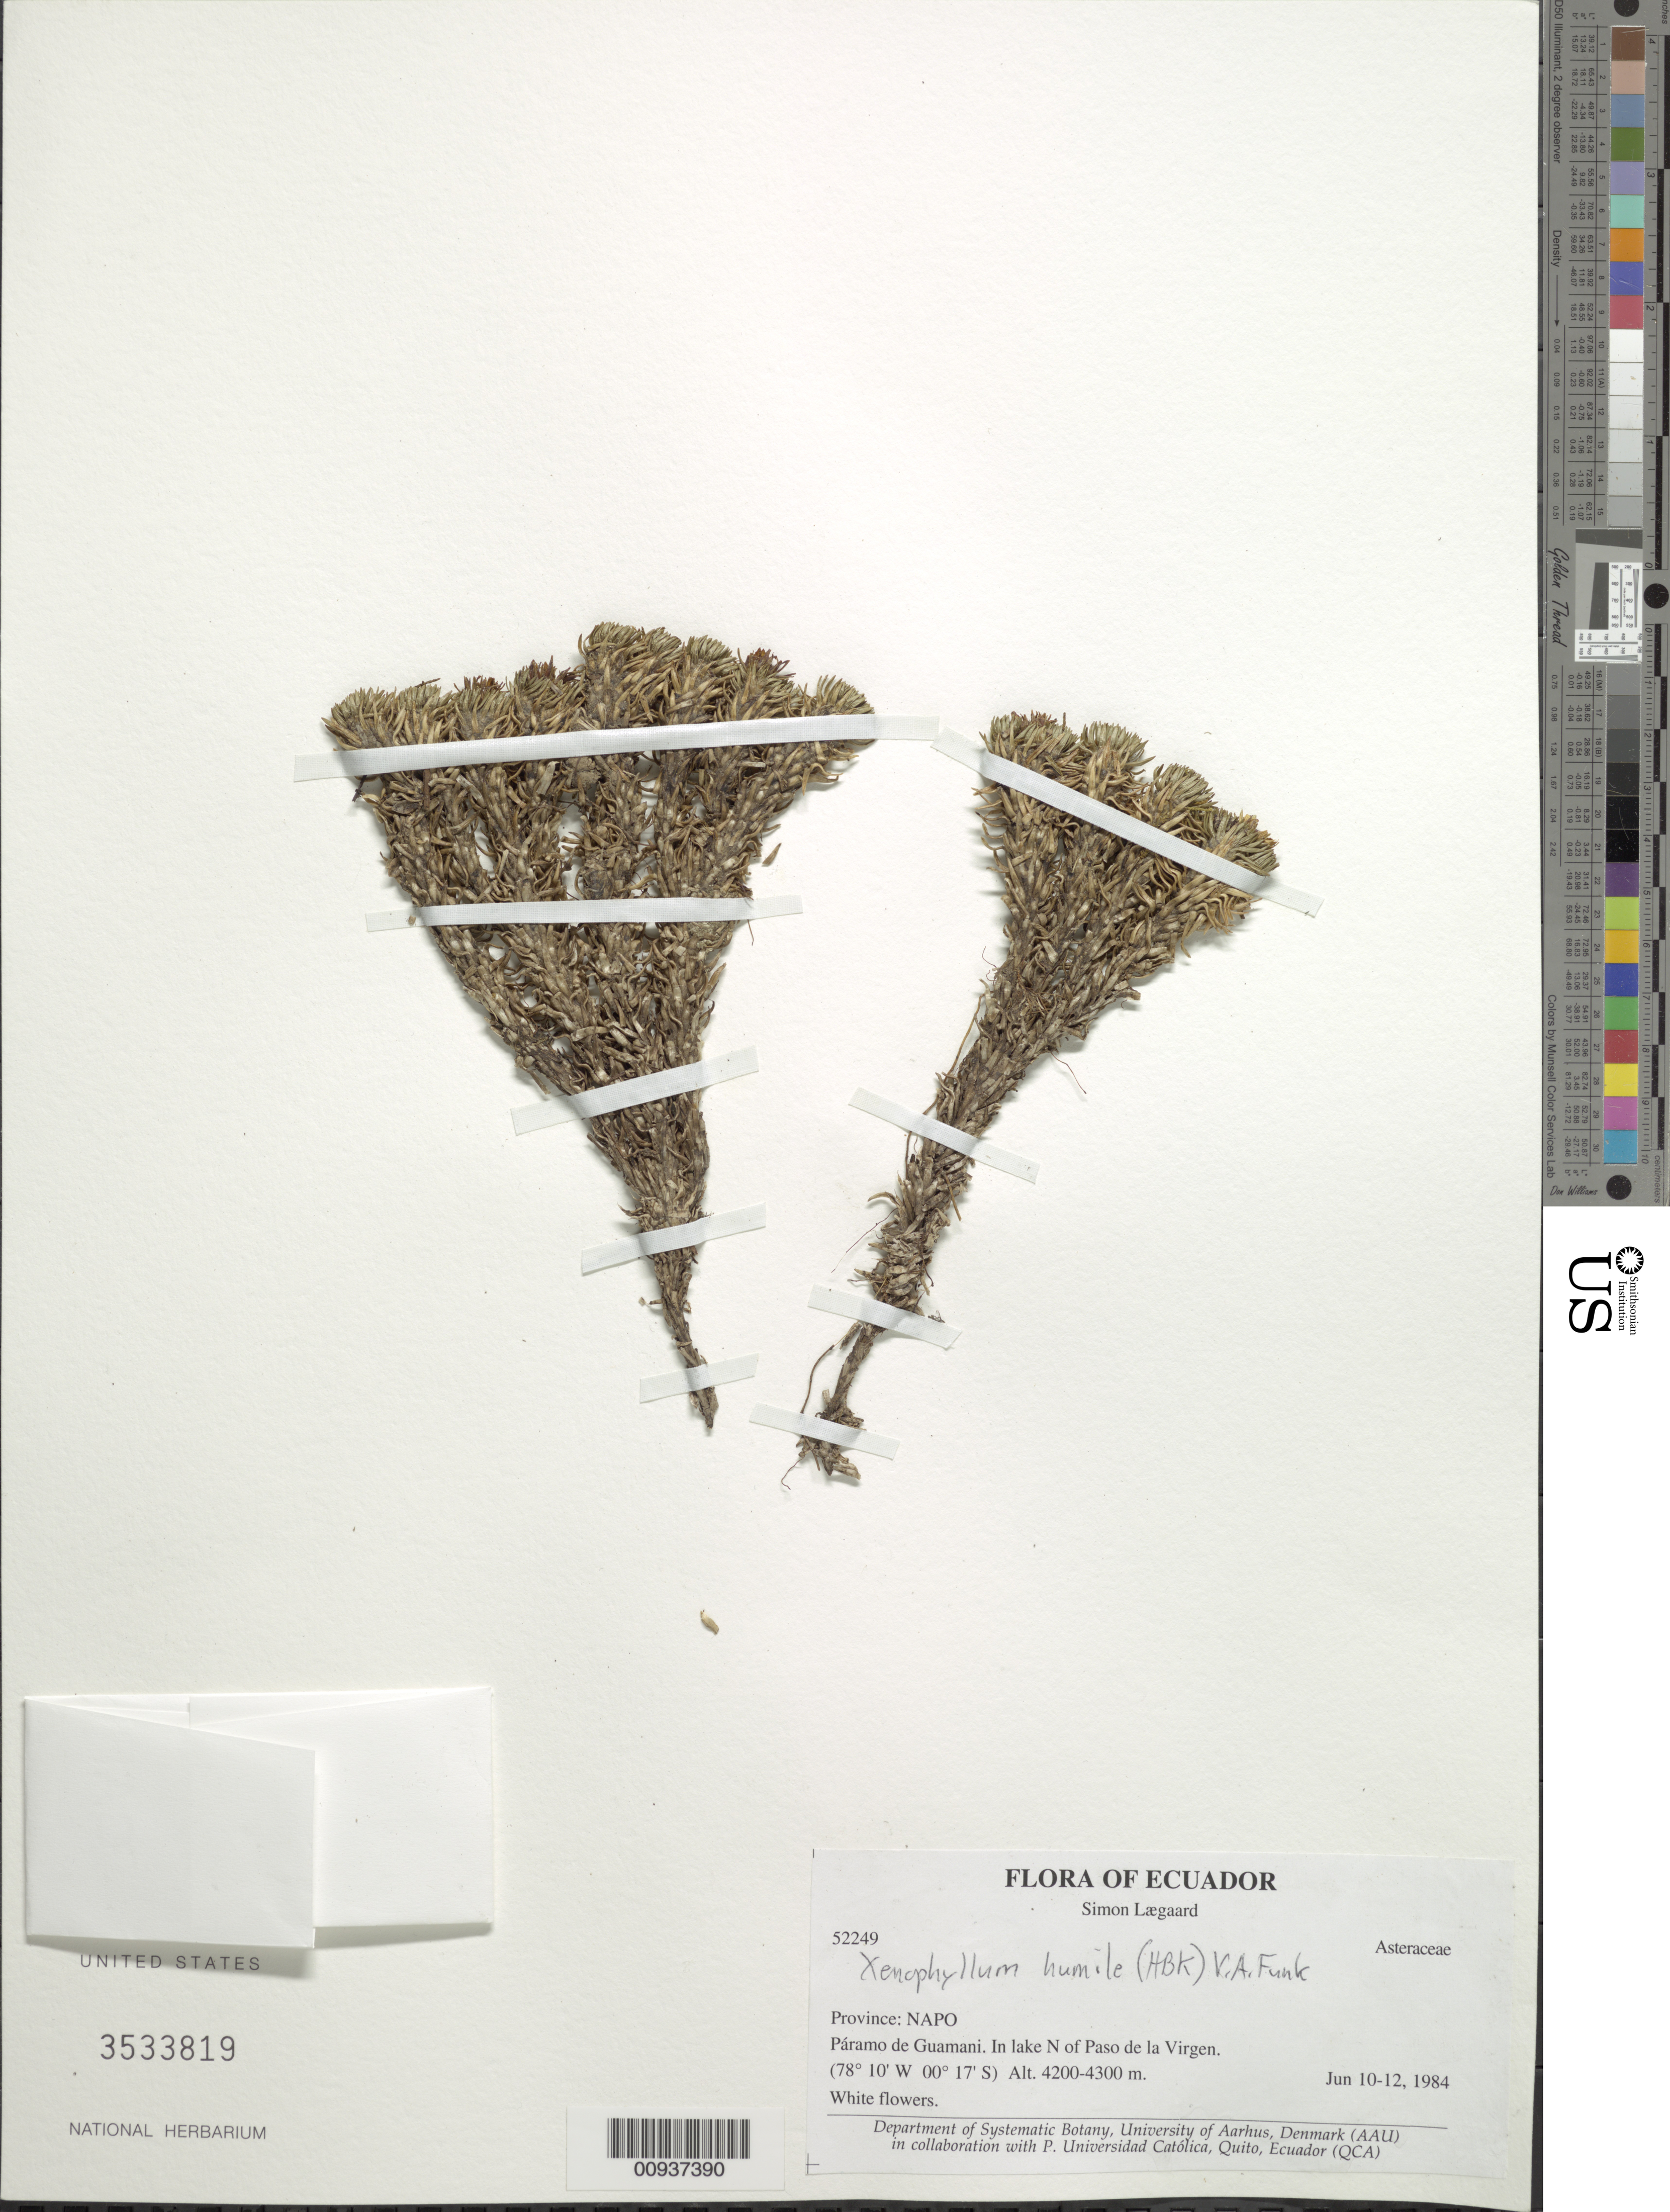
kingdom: Plantae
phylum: Tracheophyta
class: Magnoliopsida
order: Asterales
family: Asteraceae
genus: Xenophyllum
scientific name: Xenophyllum humile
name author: (Kunth) V.A. Funk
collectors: S. Lægaard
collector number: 52249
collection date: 1984-06-10/1984-06-12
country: Ecuador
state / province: Napo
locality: Páramo de Guamani. In lake N of Paso de la Virgen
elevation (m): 4200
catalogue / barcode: US 3533819